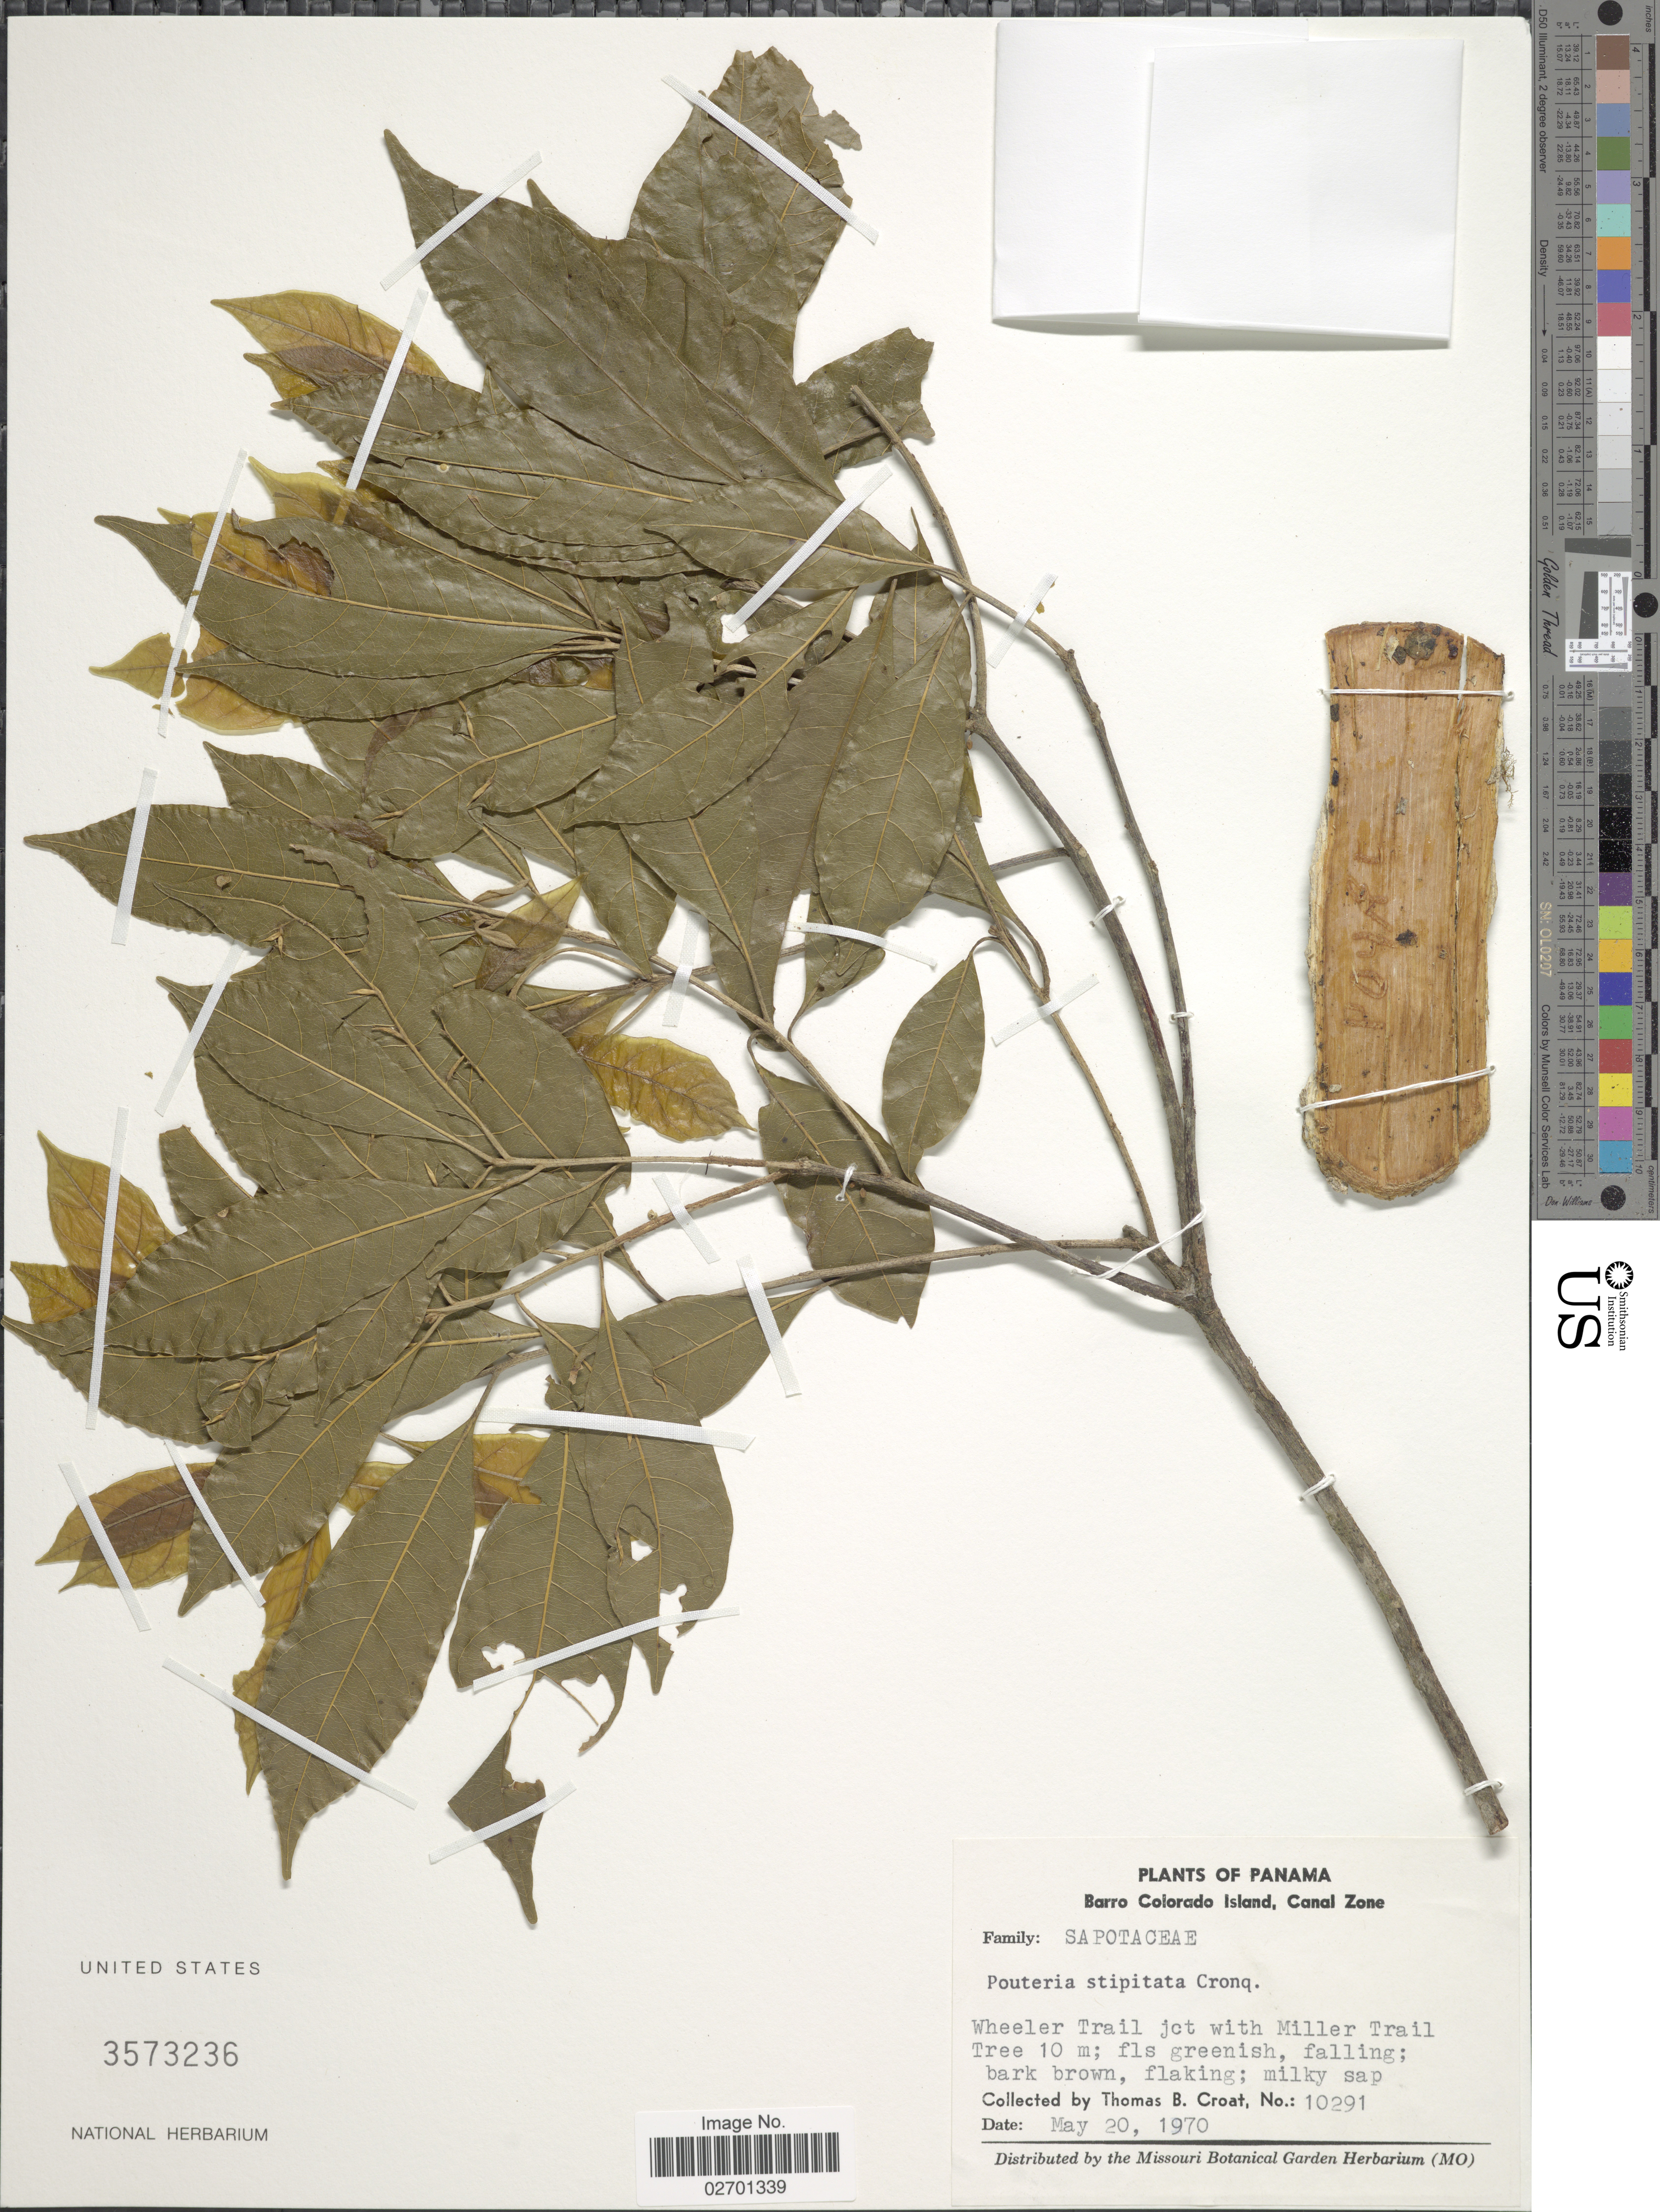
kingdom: Plantae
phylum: Tracheophyta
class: Magnoliopsida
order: Ericales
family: Sapotaceae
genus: Pouteria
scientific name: Pouteria stipitata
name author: T.D. Penn.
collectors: T. B. Croat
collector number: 10291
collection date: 1970-05-20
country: Panama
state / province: Panamá Oeste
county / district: Canal Zone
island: Barro Colorado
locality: Barro Colorado Island, Canal Zone, WheelerTrail jct with Miller Trail.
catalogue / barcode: US 3573236